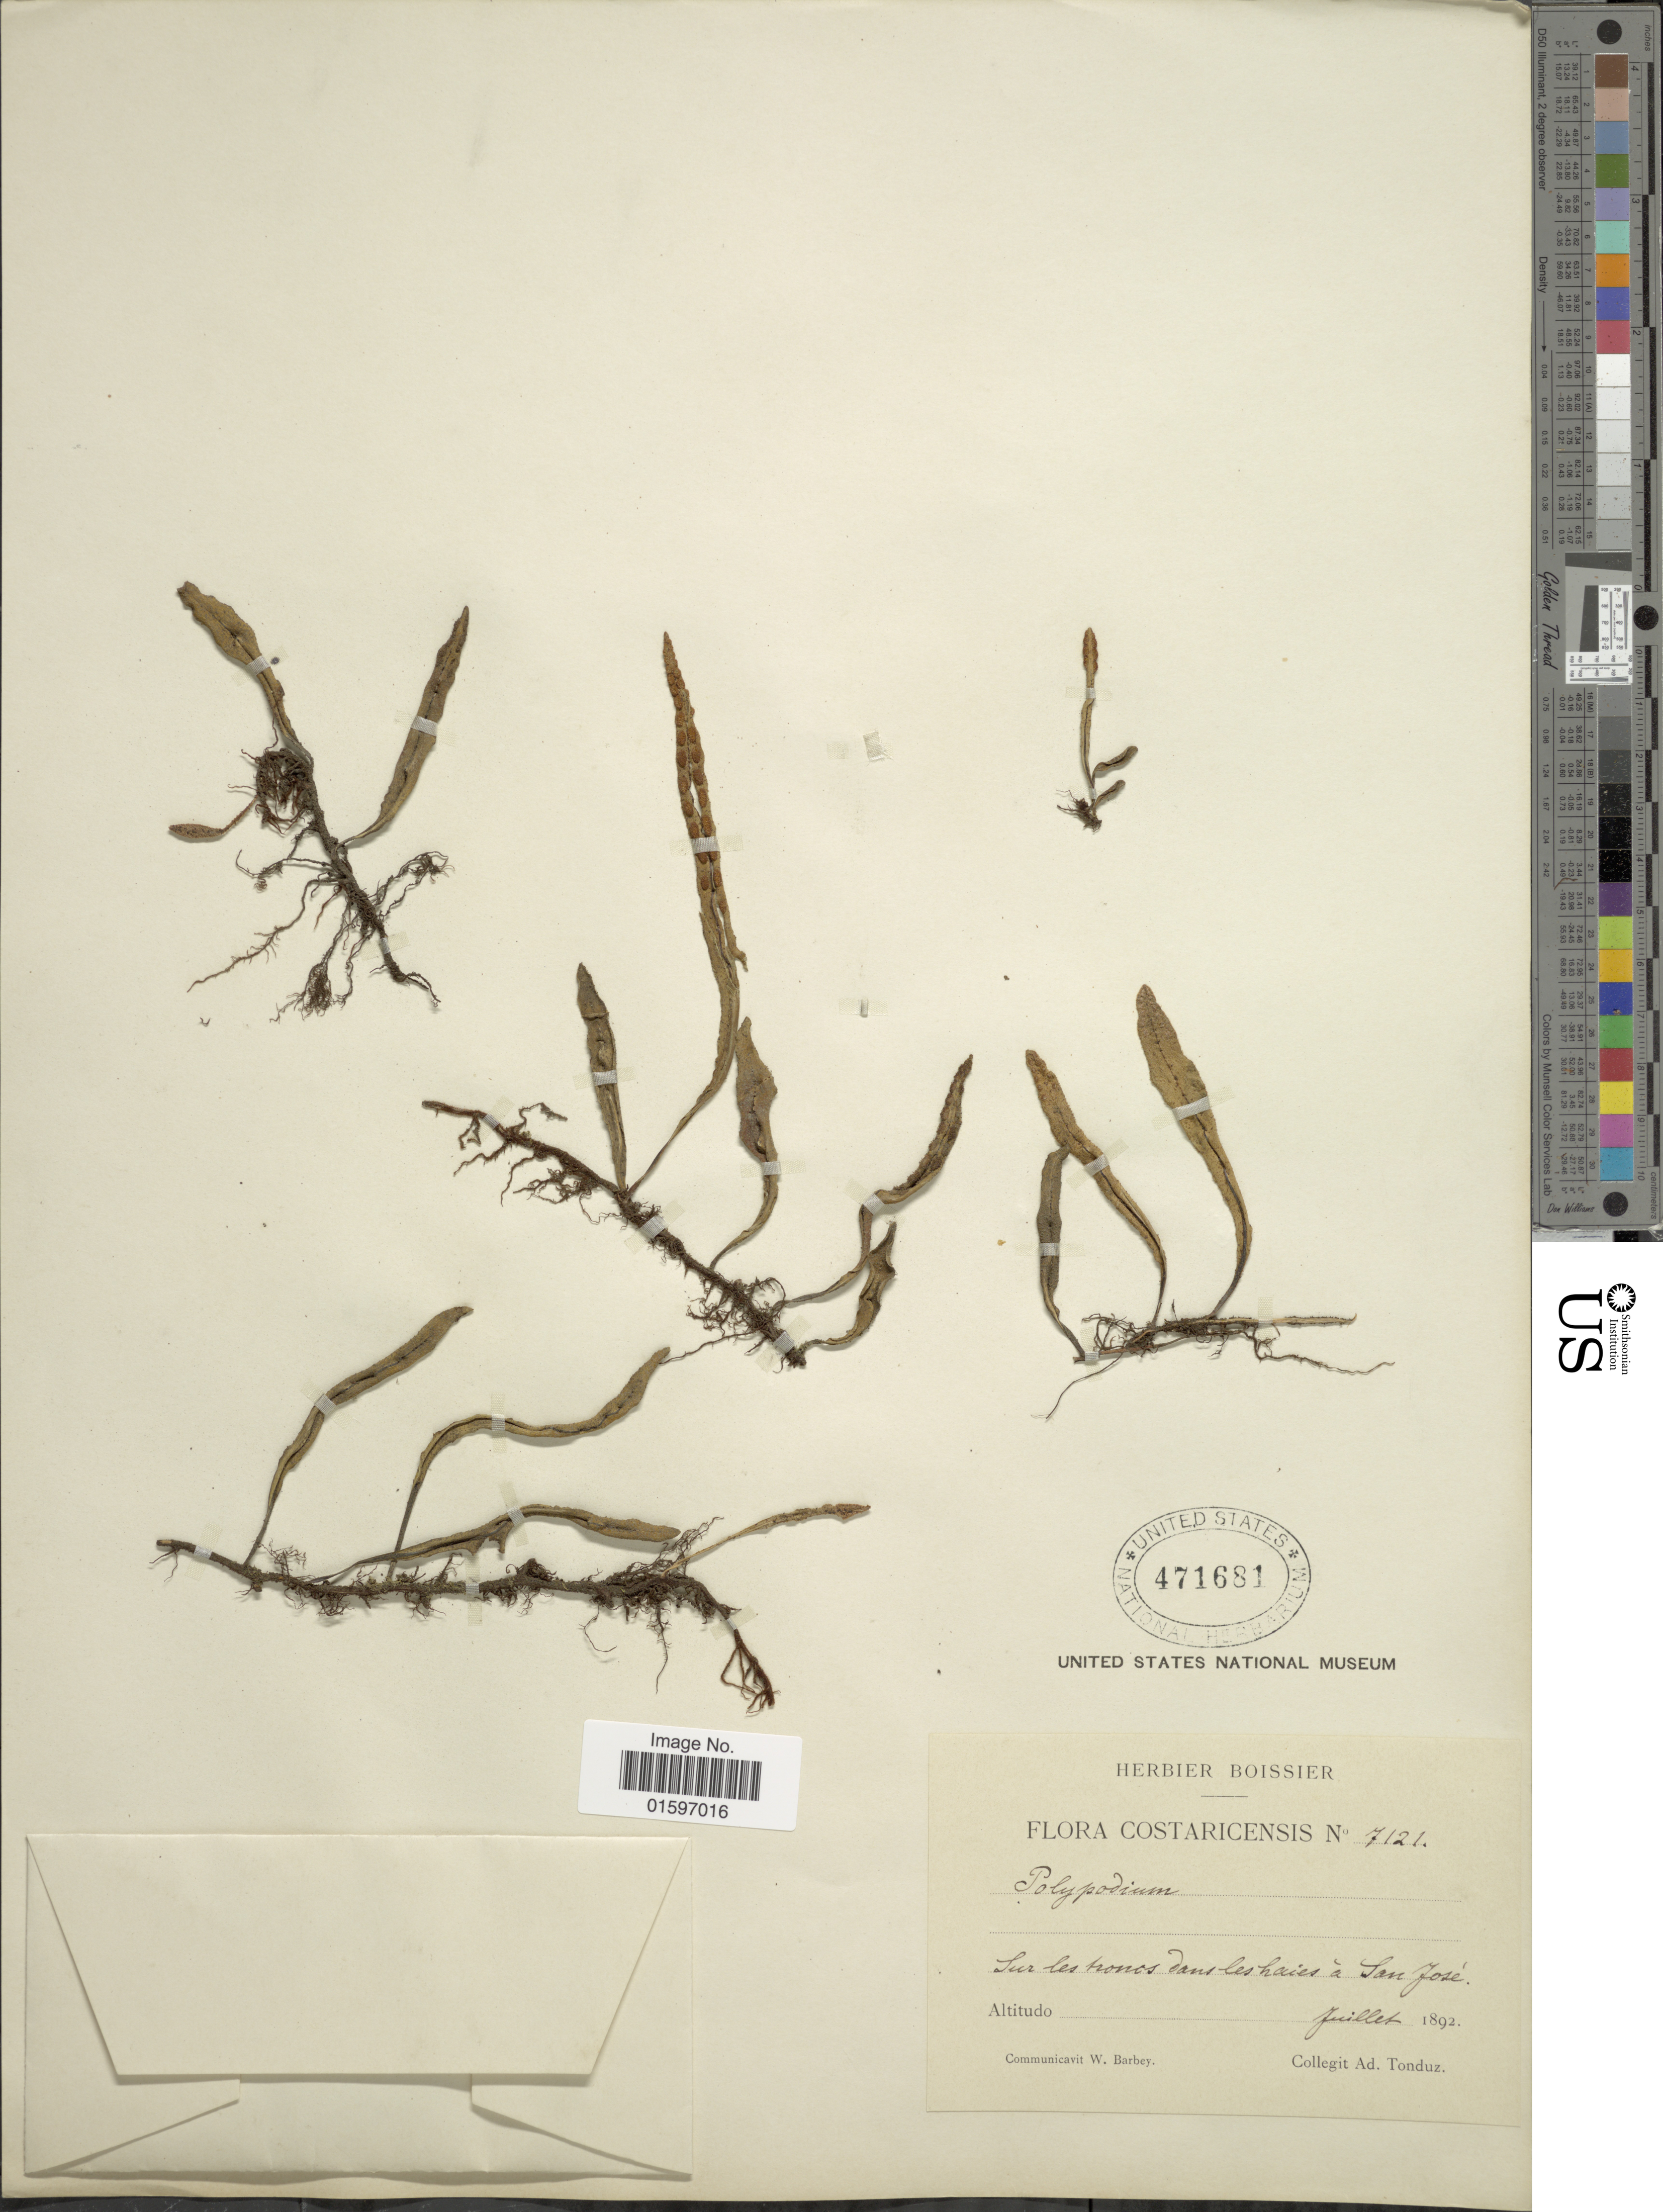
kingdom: Plantae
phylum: Tracheophyta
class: Polypodiopsida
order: Polypodiales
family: Polypodiaceae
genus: Pleopeltis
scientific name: Pleopeltis astrolepis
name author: (Liebm.) E. Fourn.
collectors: A. Tonduz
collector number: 7121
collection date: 1892-07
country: Costa Rica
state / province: San José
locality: Sur les troues dans les haies à San José.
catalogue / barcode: US 471681